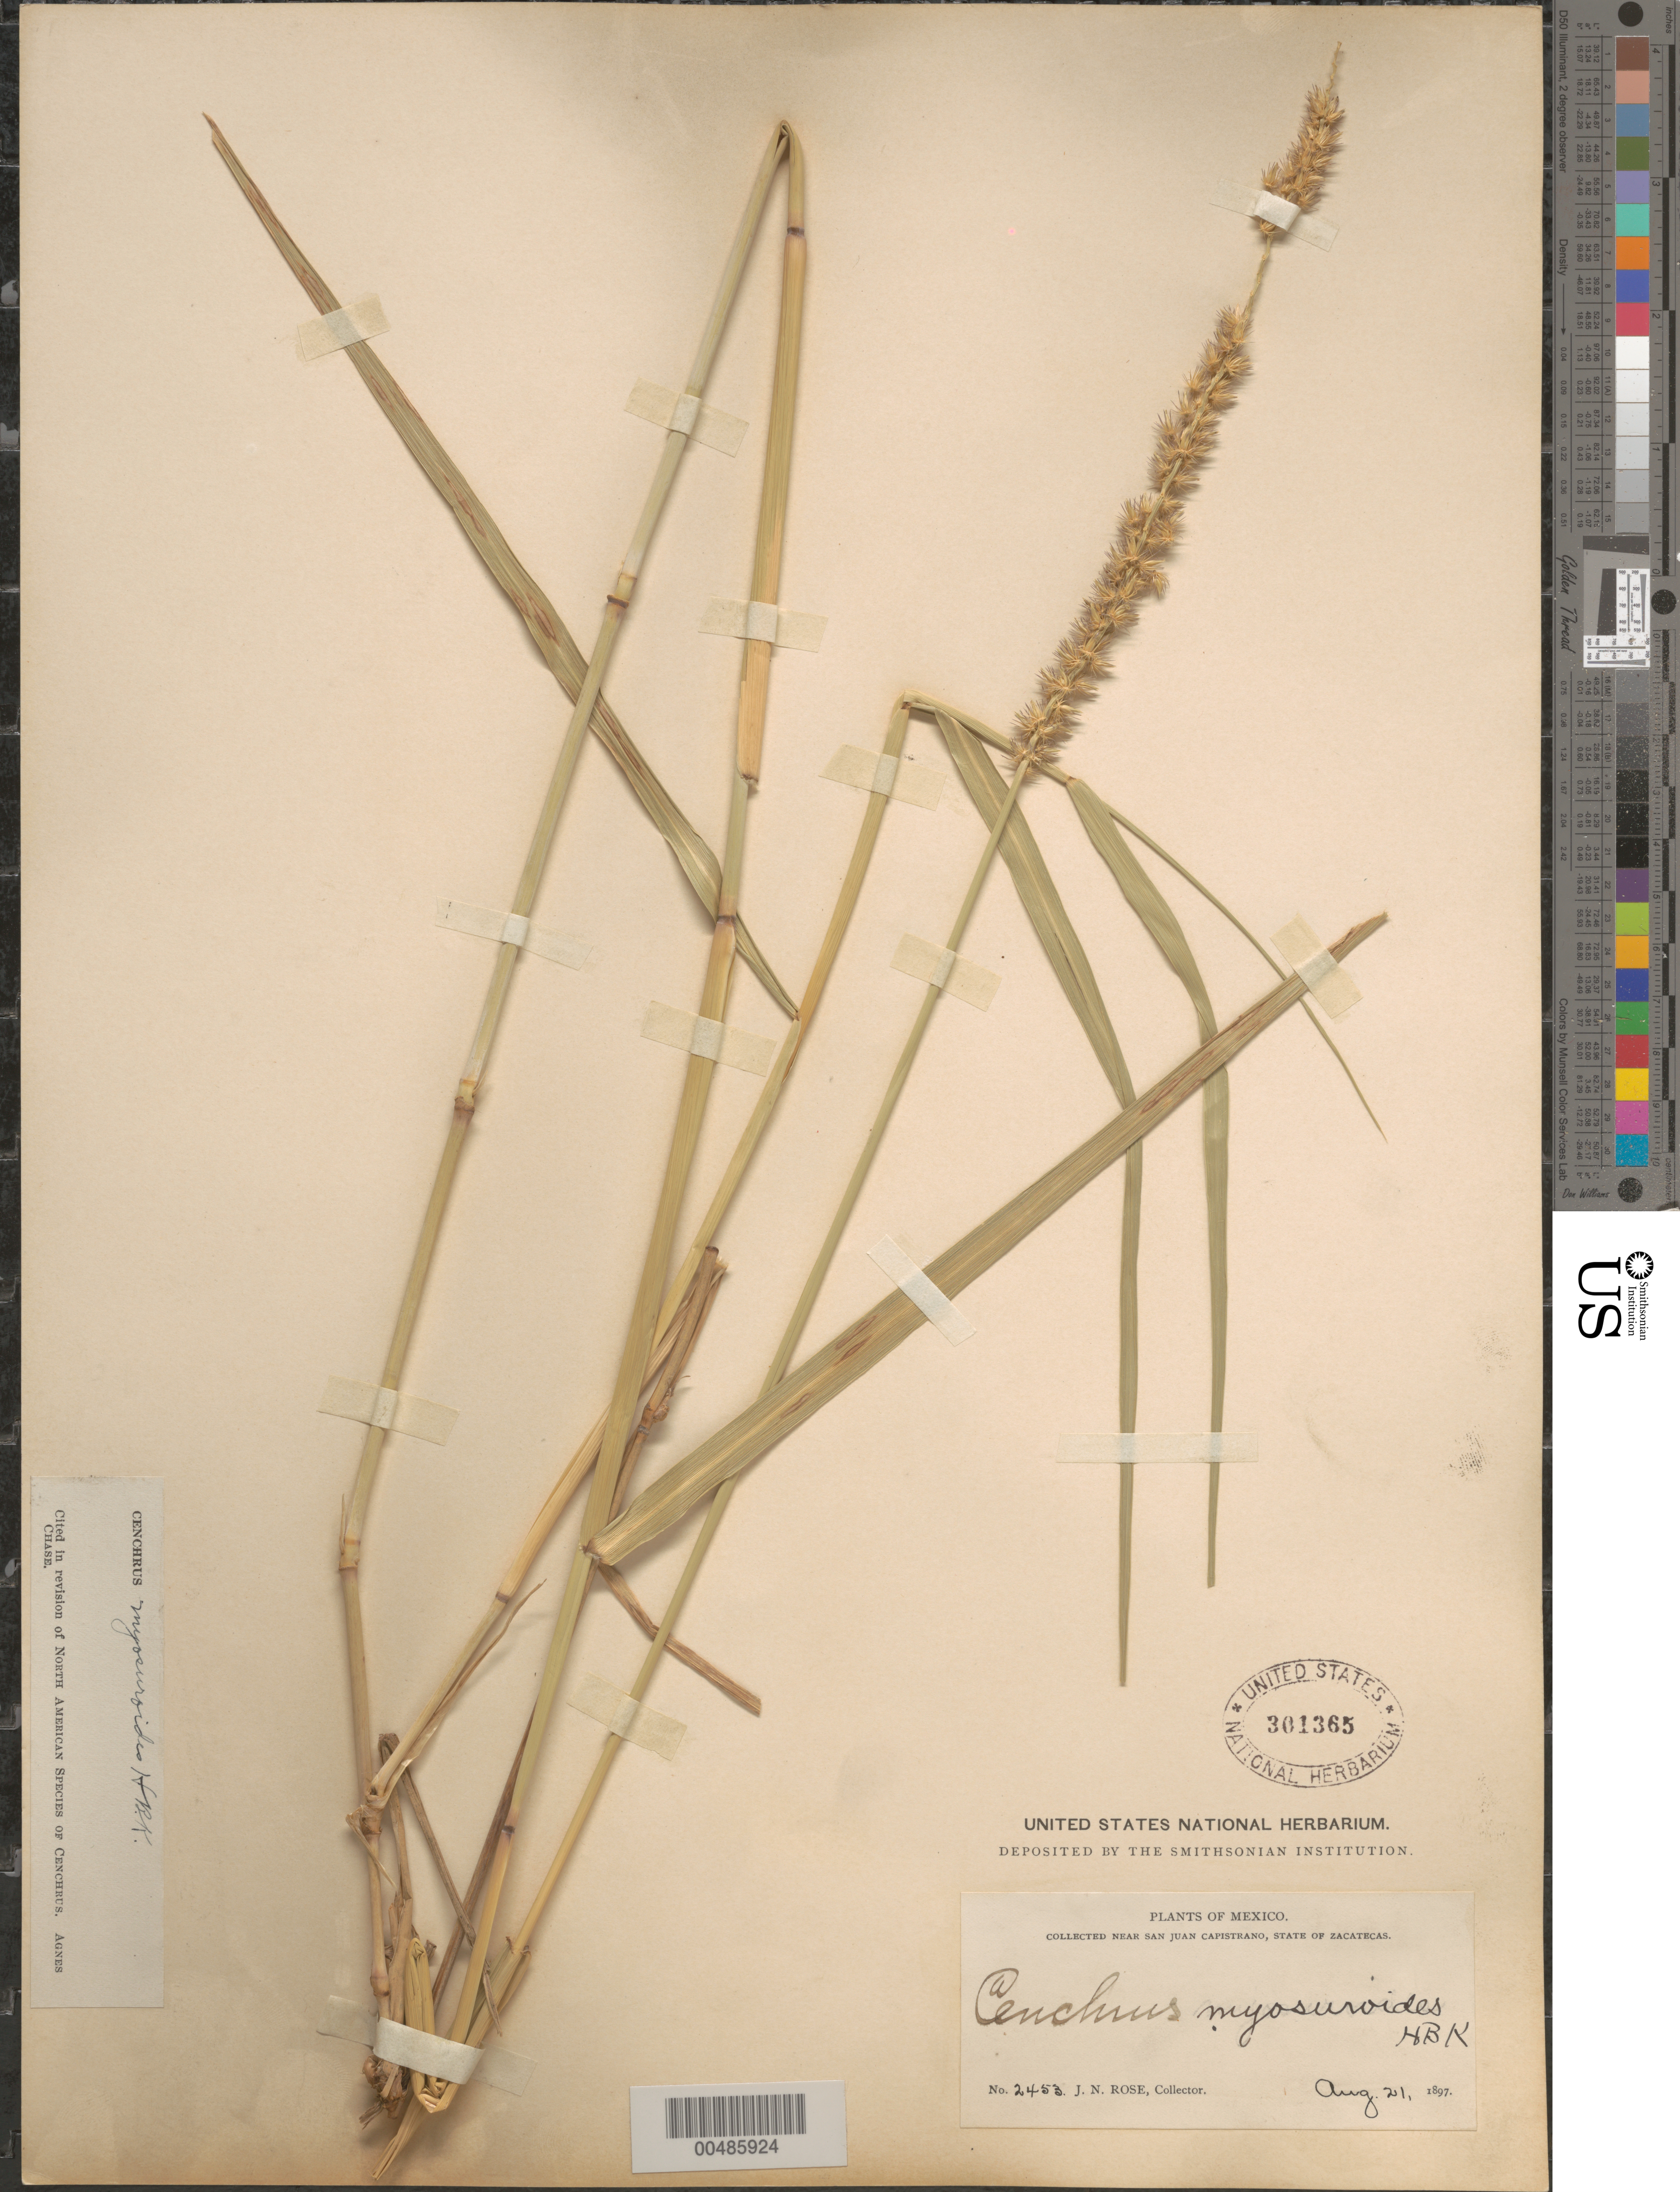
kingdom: Plantae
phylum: Tracheophyta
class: Liliopsida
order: Poales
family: Poaceae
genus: Cenchrus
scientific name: Cenchrus myosuroides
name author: Kunth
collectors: J. N. Rose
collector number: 2453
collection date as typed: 21 Aug 1897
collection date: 1897-08-21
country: Mexico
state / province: Zacatecas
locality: Near San Juan Capistrano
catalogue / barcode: US 301365